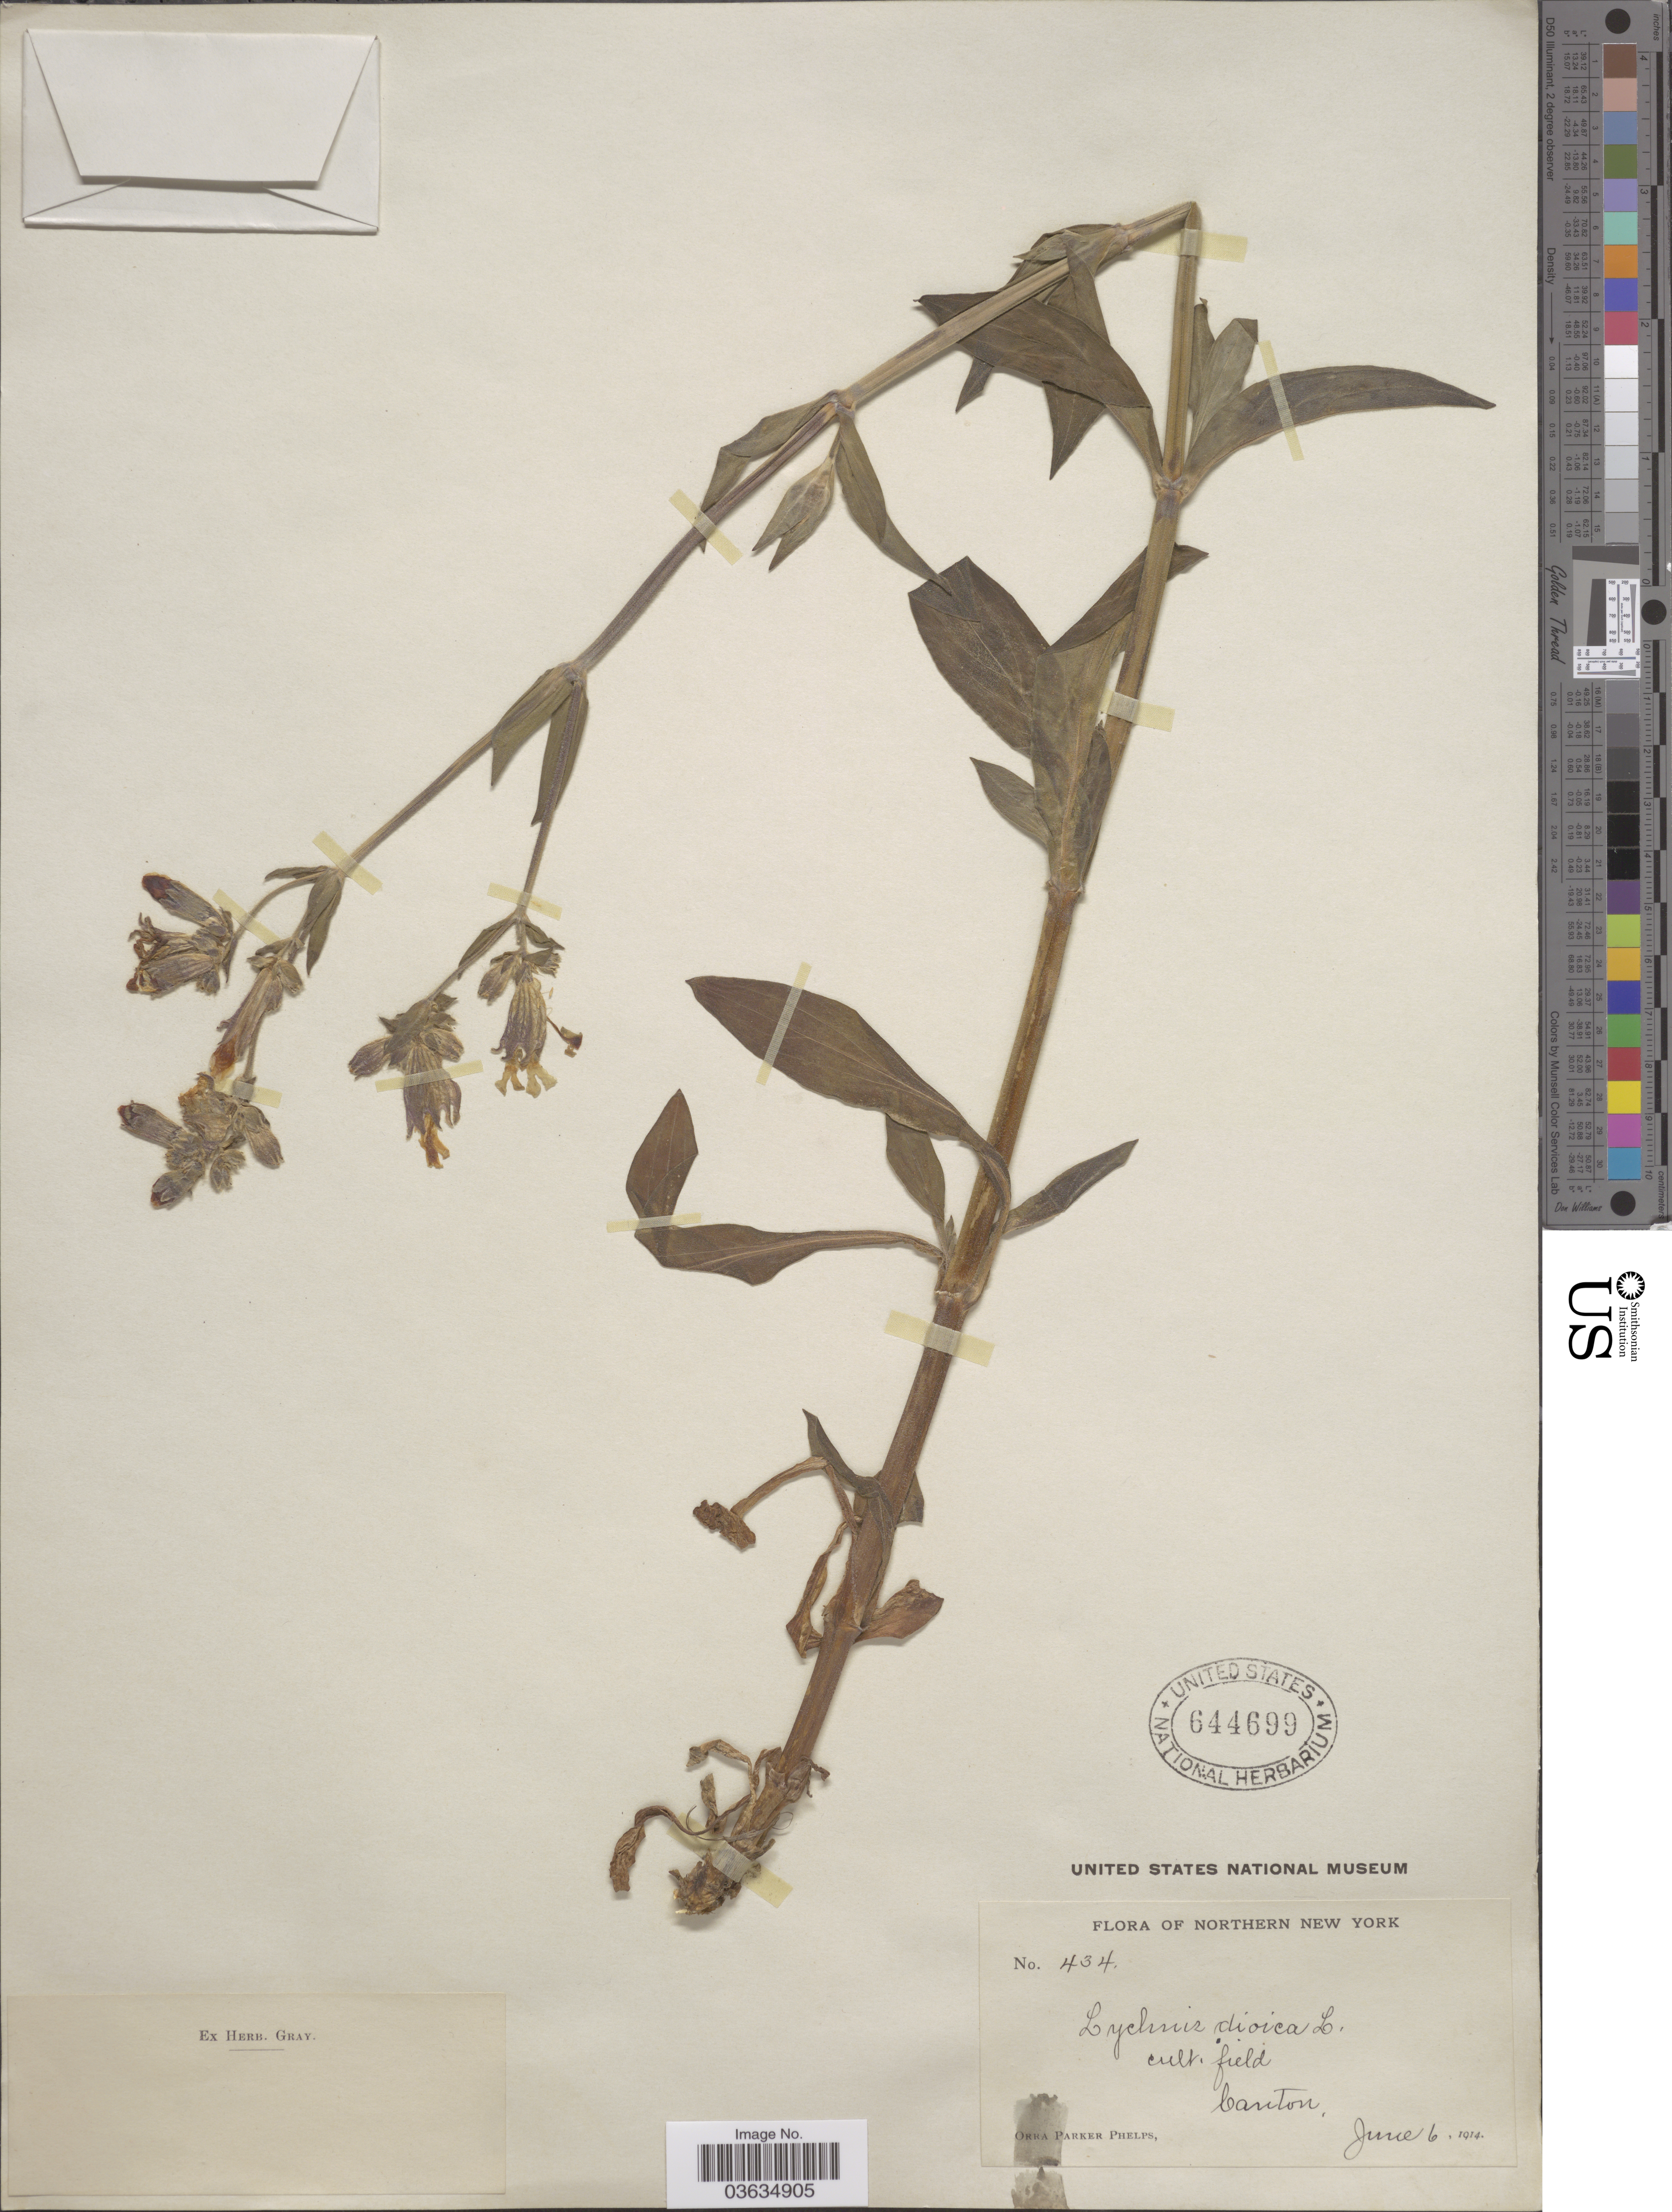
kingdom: Plantae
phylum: Tracheophyta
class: Magnoliopsida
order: Caryophyllales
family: Caryophyllaceae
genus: Silene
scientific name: Silene latifolia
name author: Poir.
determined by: Morton, J. K.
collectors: O. P. Phelps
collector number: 434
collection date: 1914-06-06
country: United States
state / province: New York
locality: Northern New York. Canton.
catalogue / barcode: US 644699